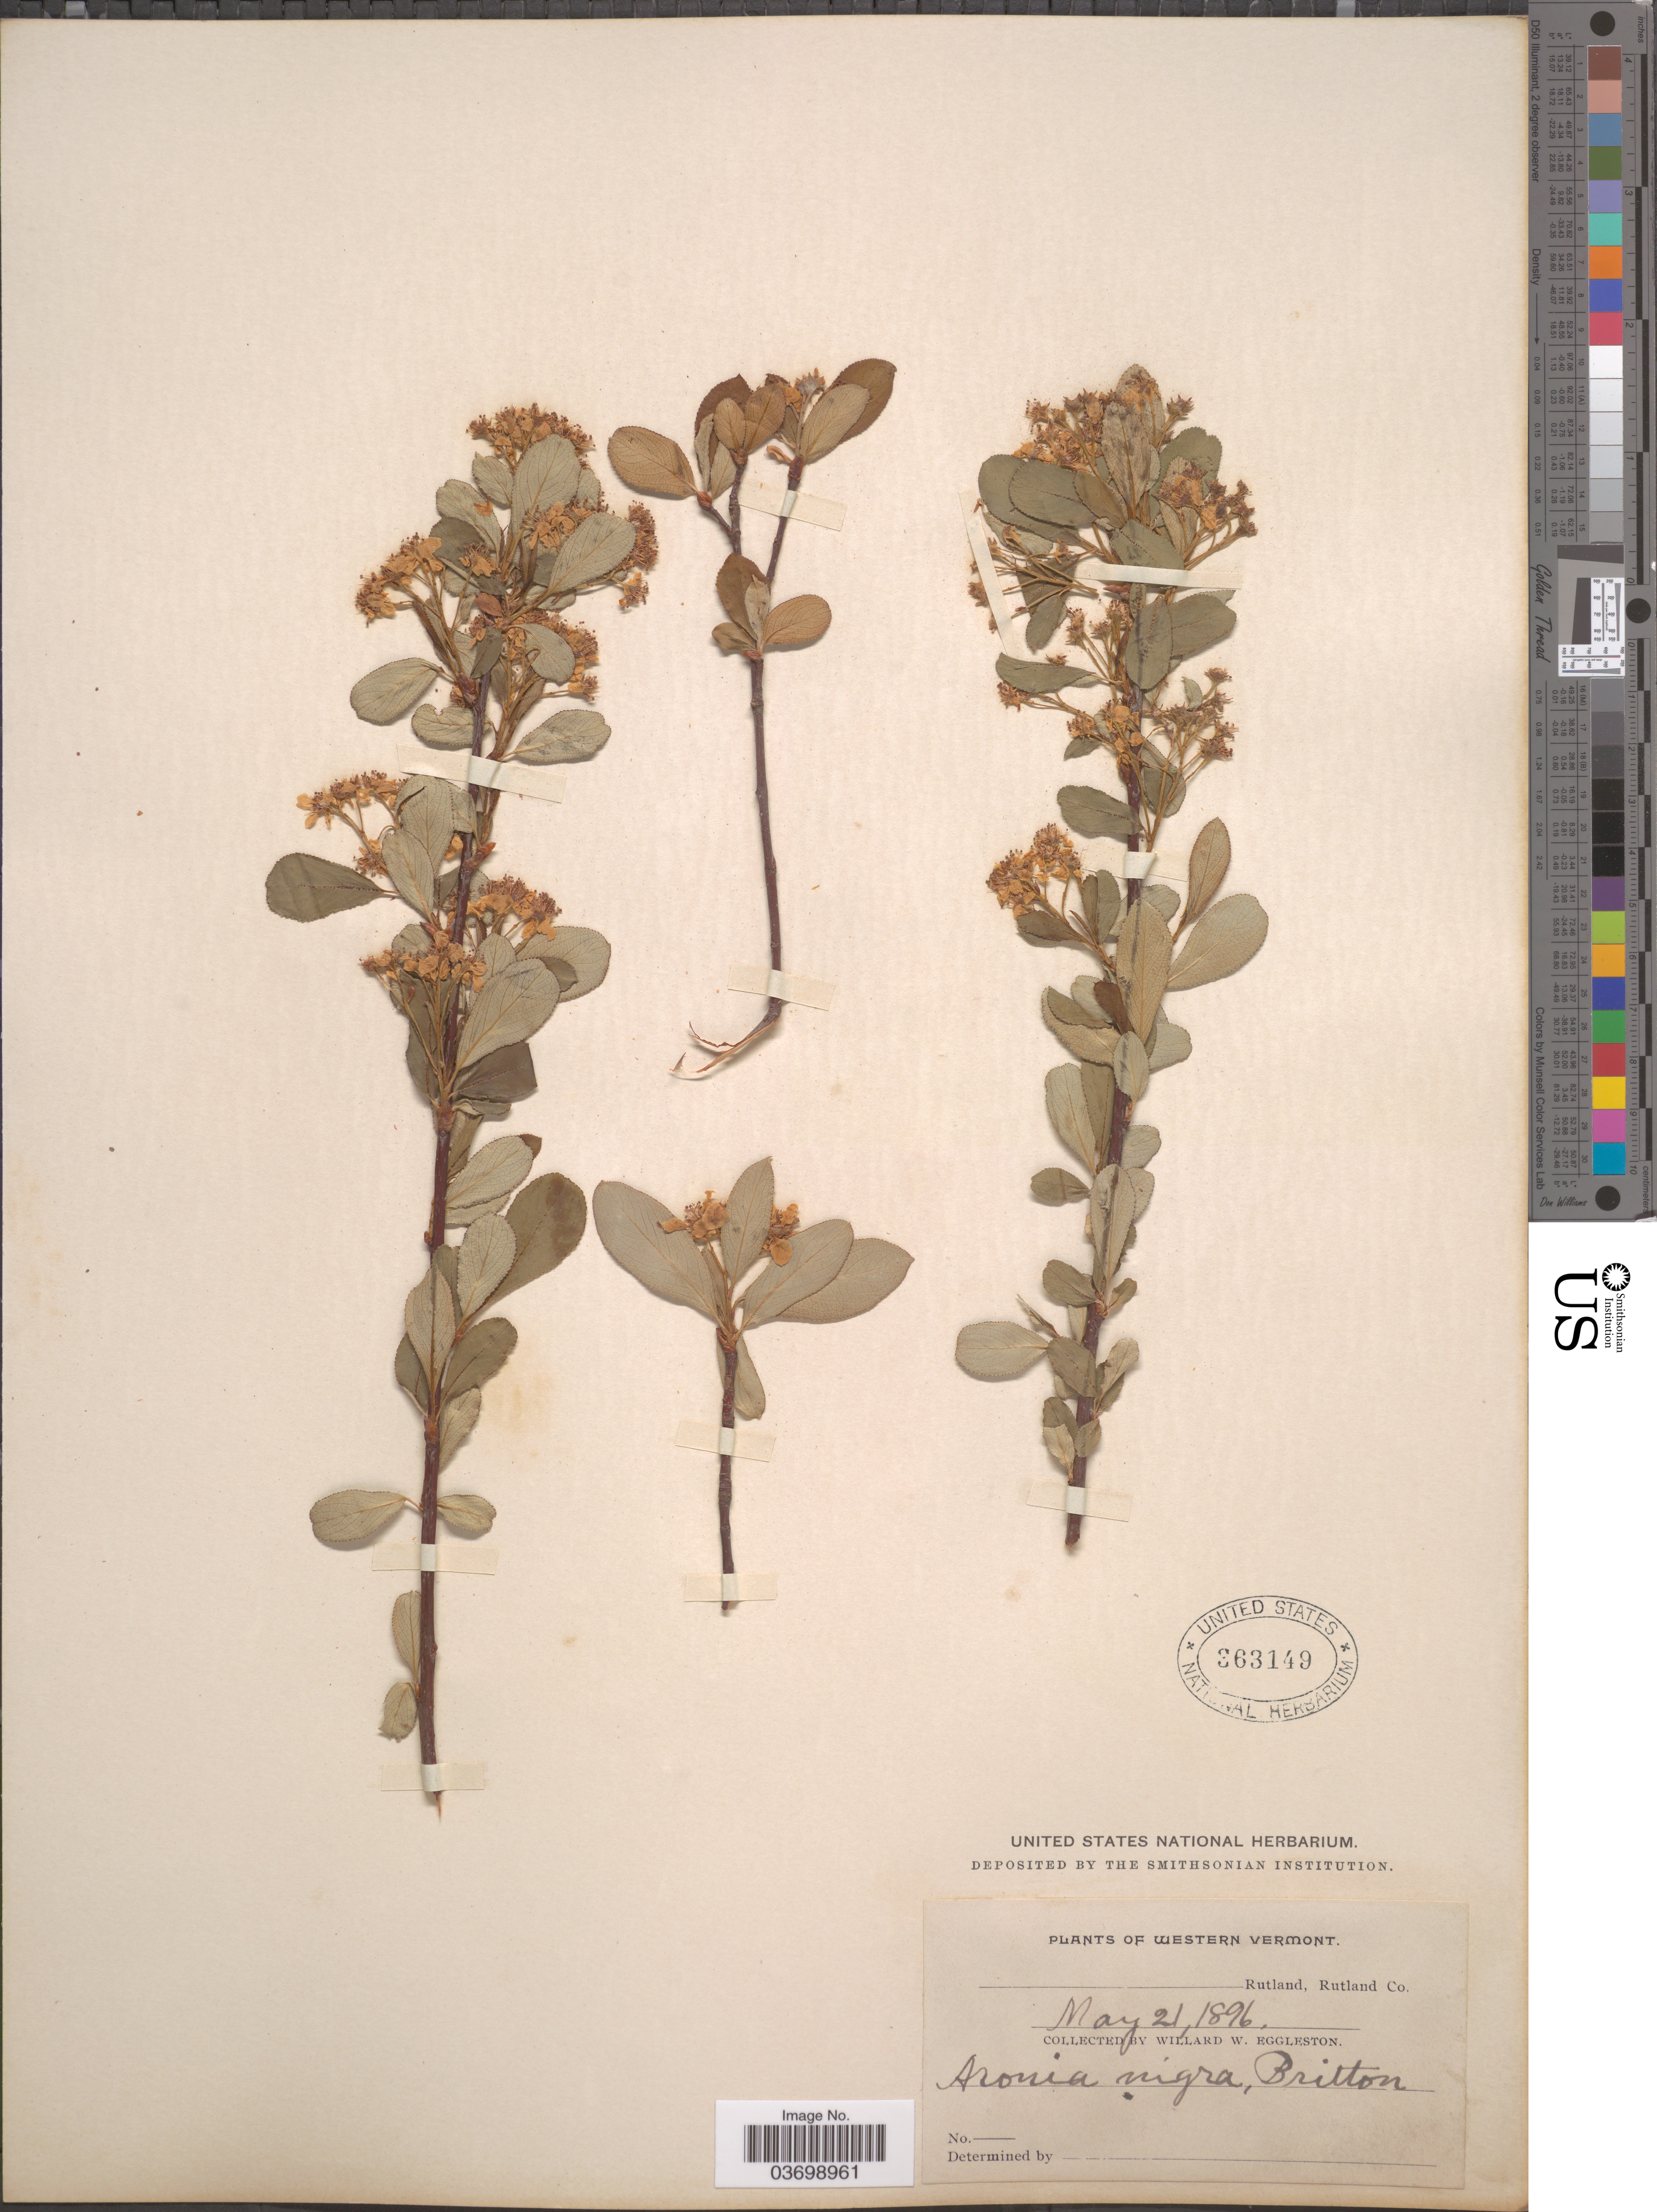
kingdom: Plantae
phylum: Tracheophyta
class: Magnoliopsida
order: Rosales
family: Rosaceae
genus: Aronia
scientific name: Aronia melanocarpa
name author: (Michx.) Elliott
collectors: W. W. Eggleston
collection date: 1896-05-21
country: United States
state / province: Vermont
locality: Western Vermont. Rutland, Rutland Co.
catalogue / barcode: US 363149